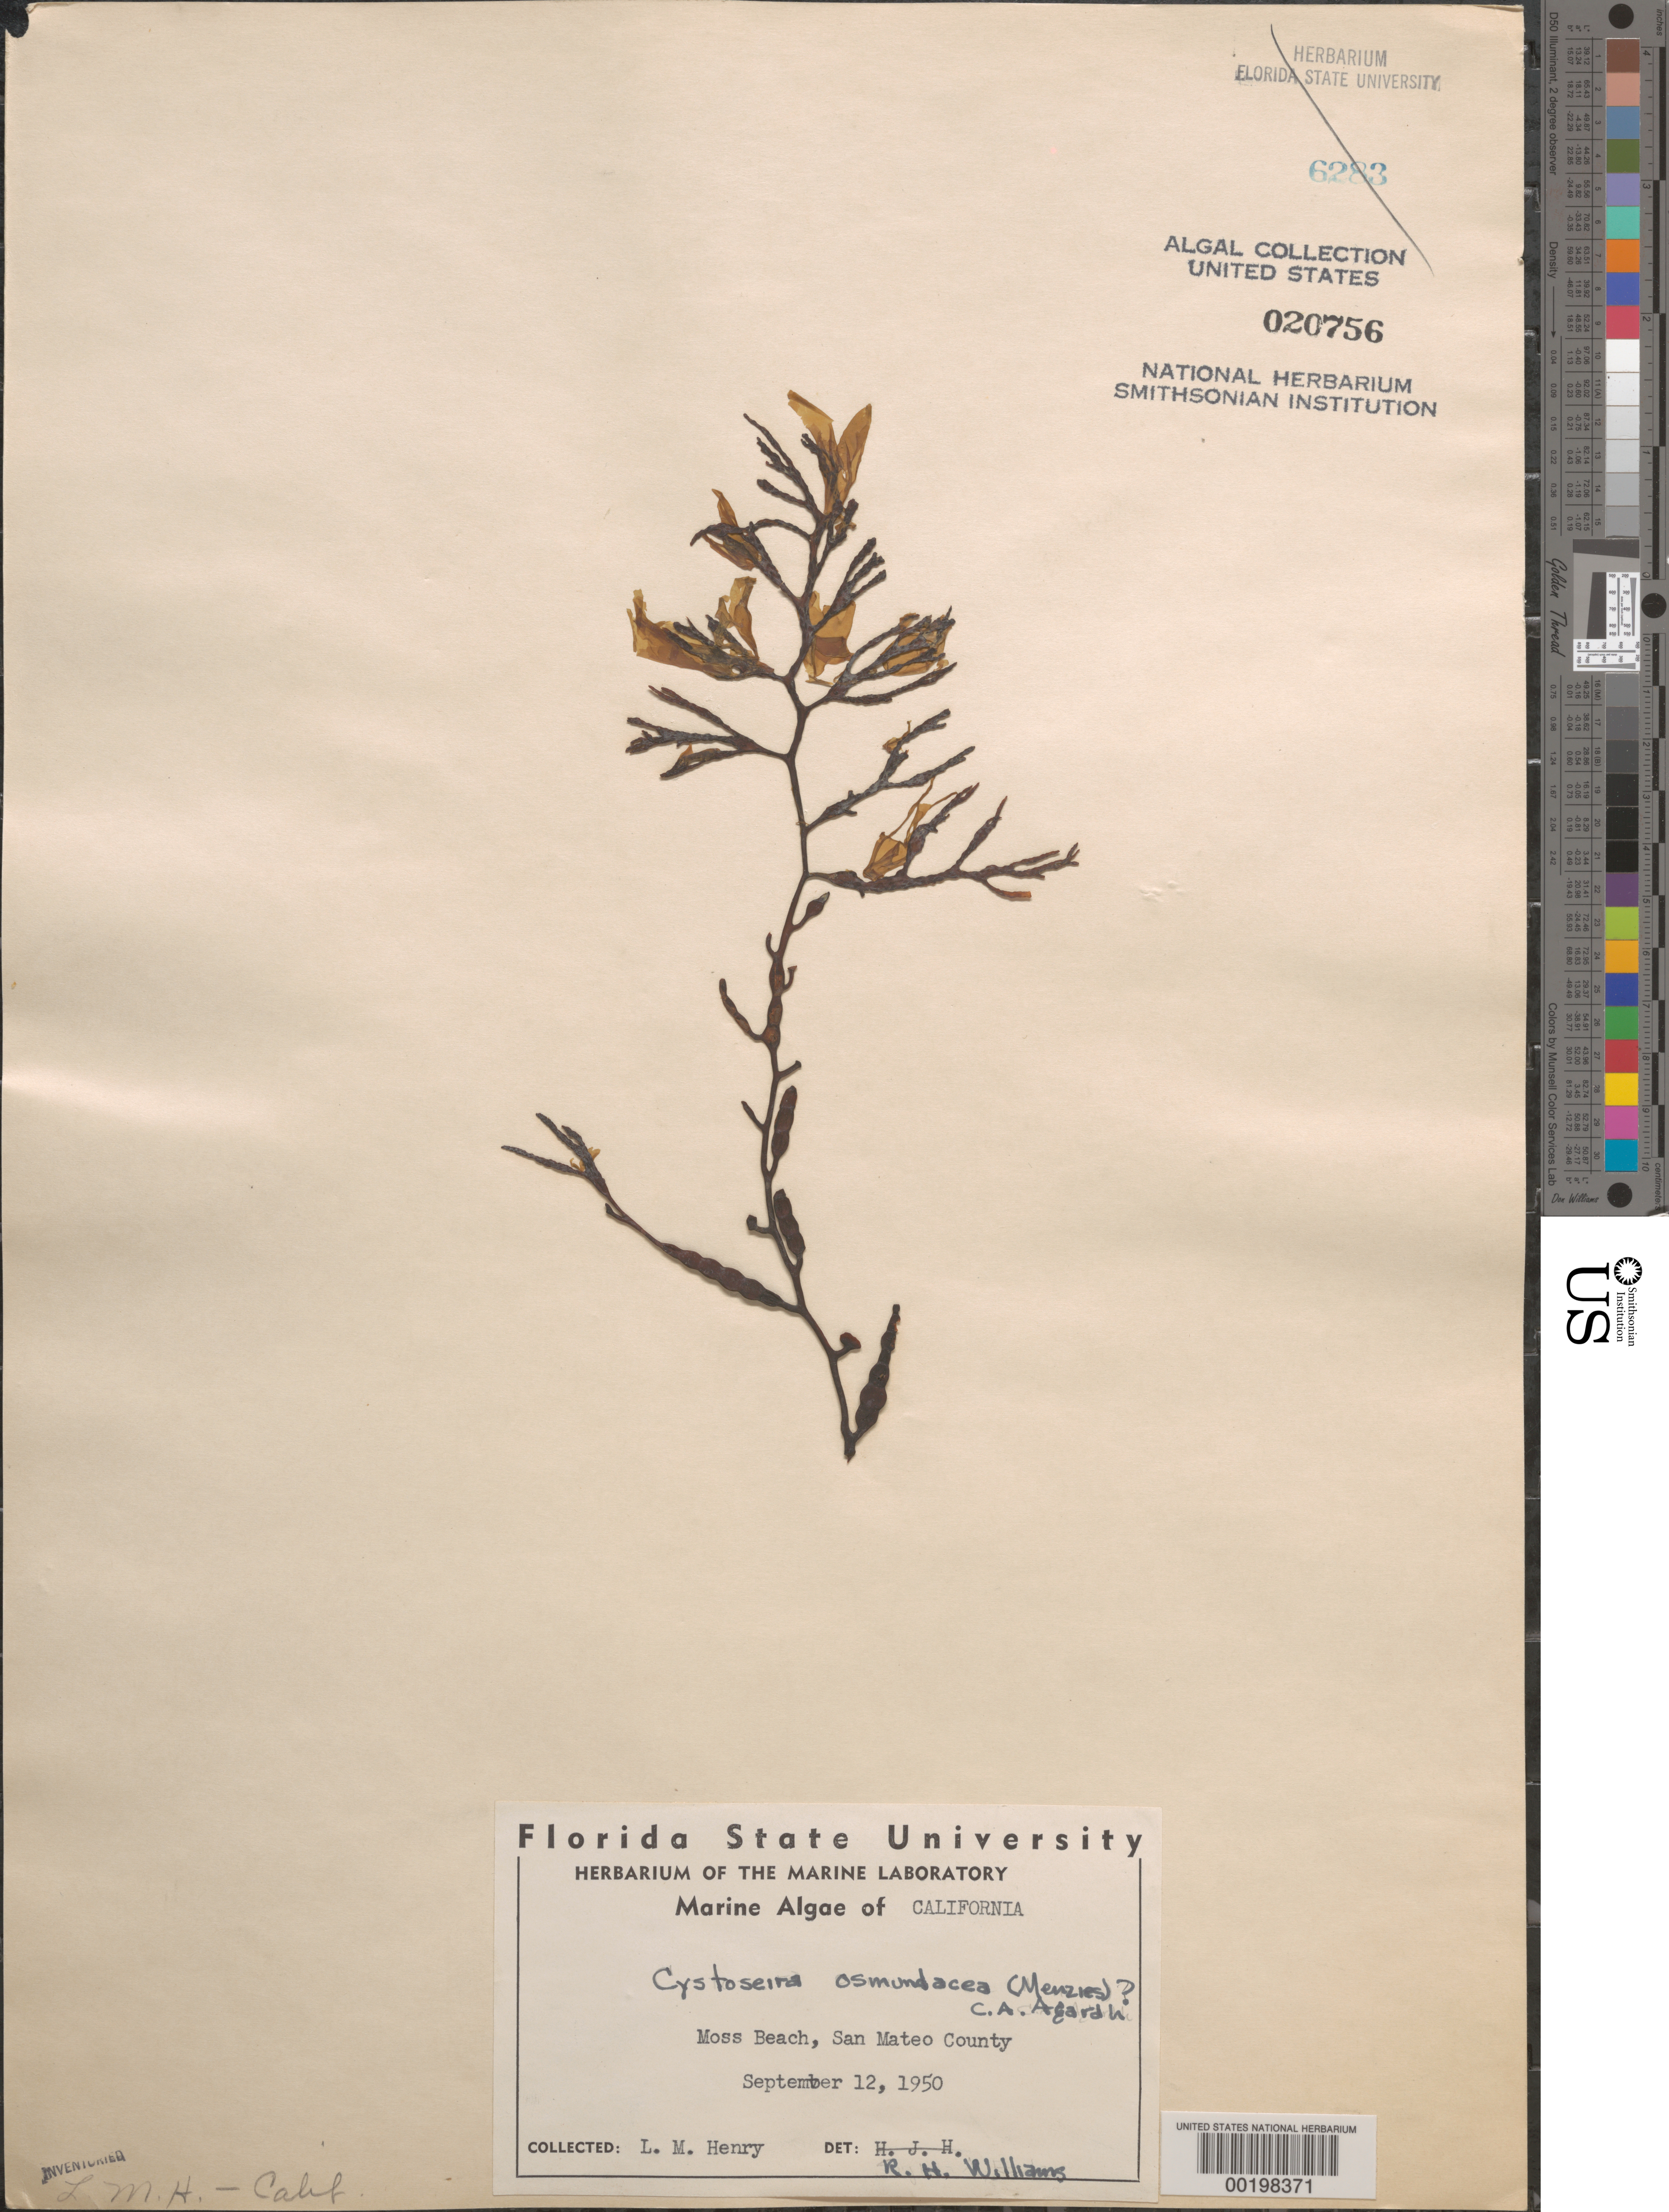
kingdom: Chromista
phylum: Ochrophyta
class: Phaeophyceae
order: Fucales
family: Sargassaceae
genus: Cystoseira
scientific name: Cystoseira osmundacea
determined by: Williams, R. H.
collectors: L. Henry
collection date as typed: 12 Sep 1950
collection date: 1950-09-12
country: United States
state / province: California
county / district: San Mateo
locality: Moss Beach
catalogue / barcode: US 20756